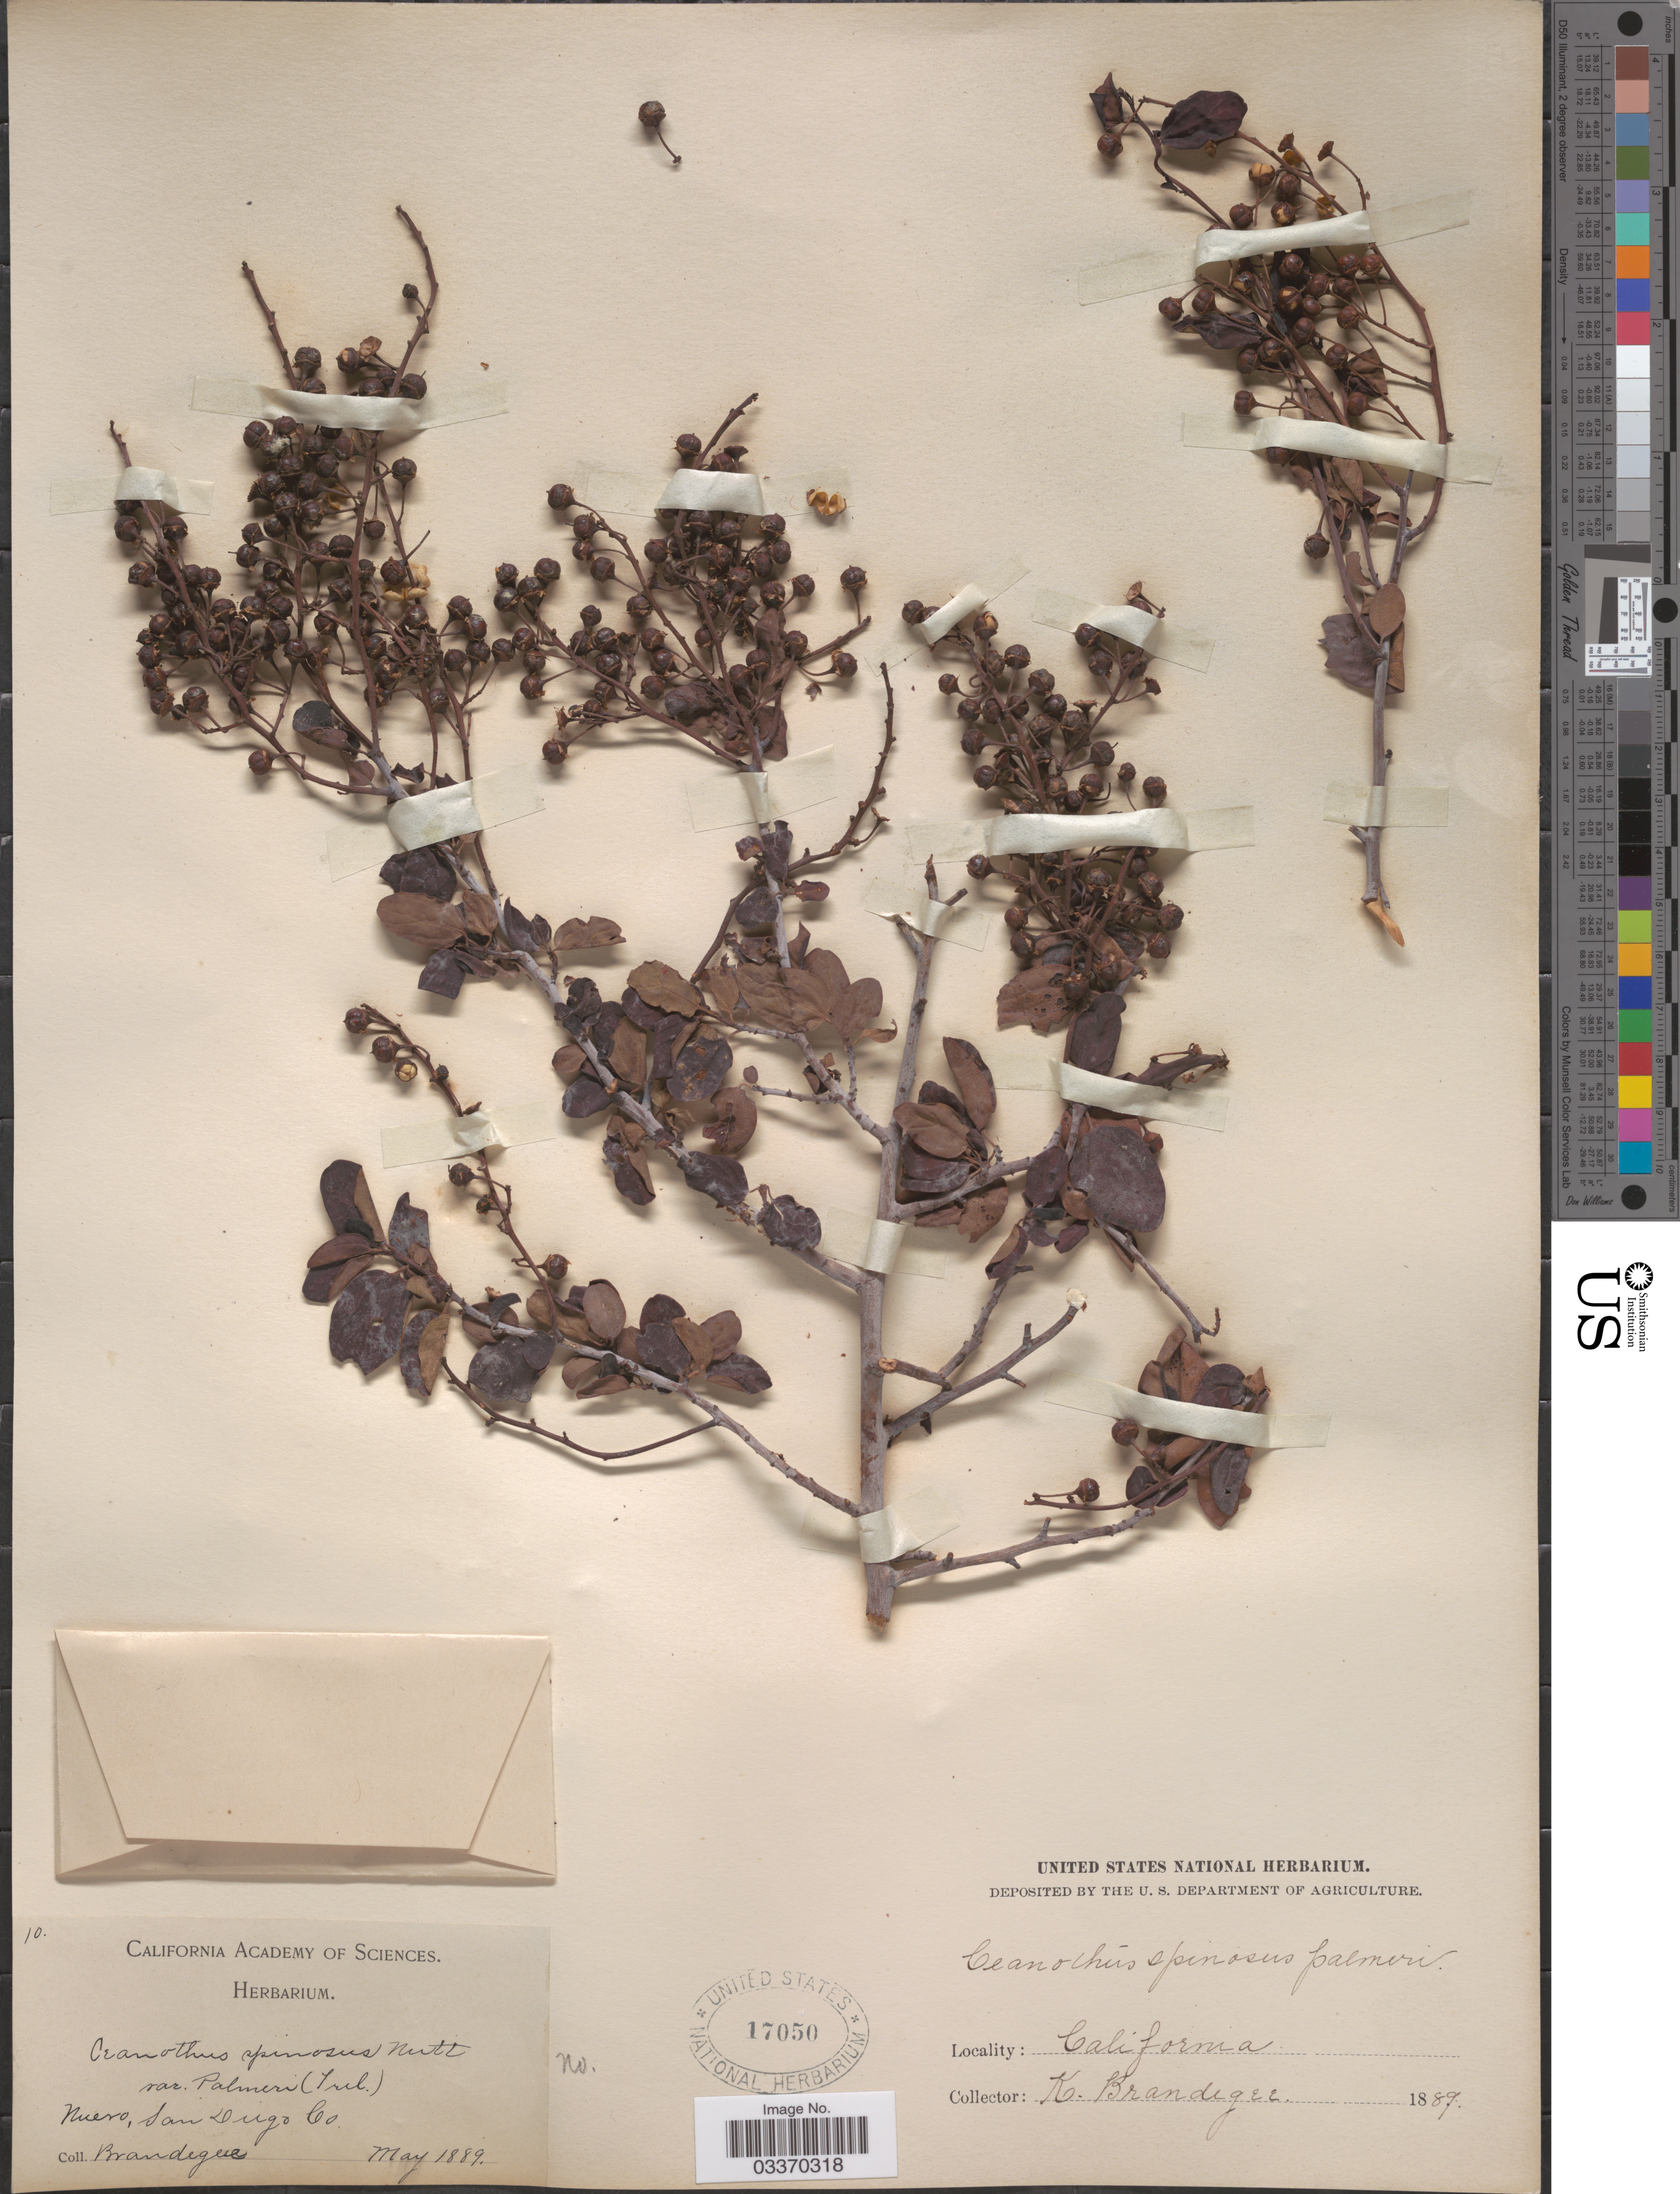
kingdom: Plantae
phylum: Tracheophyta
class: Magnoliopsida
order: Rosales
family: Rhamnaceae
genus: Ceanothus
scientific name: Ceanothus spinosus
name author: Nutt.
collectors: K. Brandegee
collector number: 10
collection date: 1889-05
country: United States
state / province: California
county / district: San Diego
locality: Nuevo, San Diego Co.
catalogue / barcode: US 17050